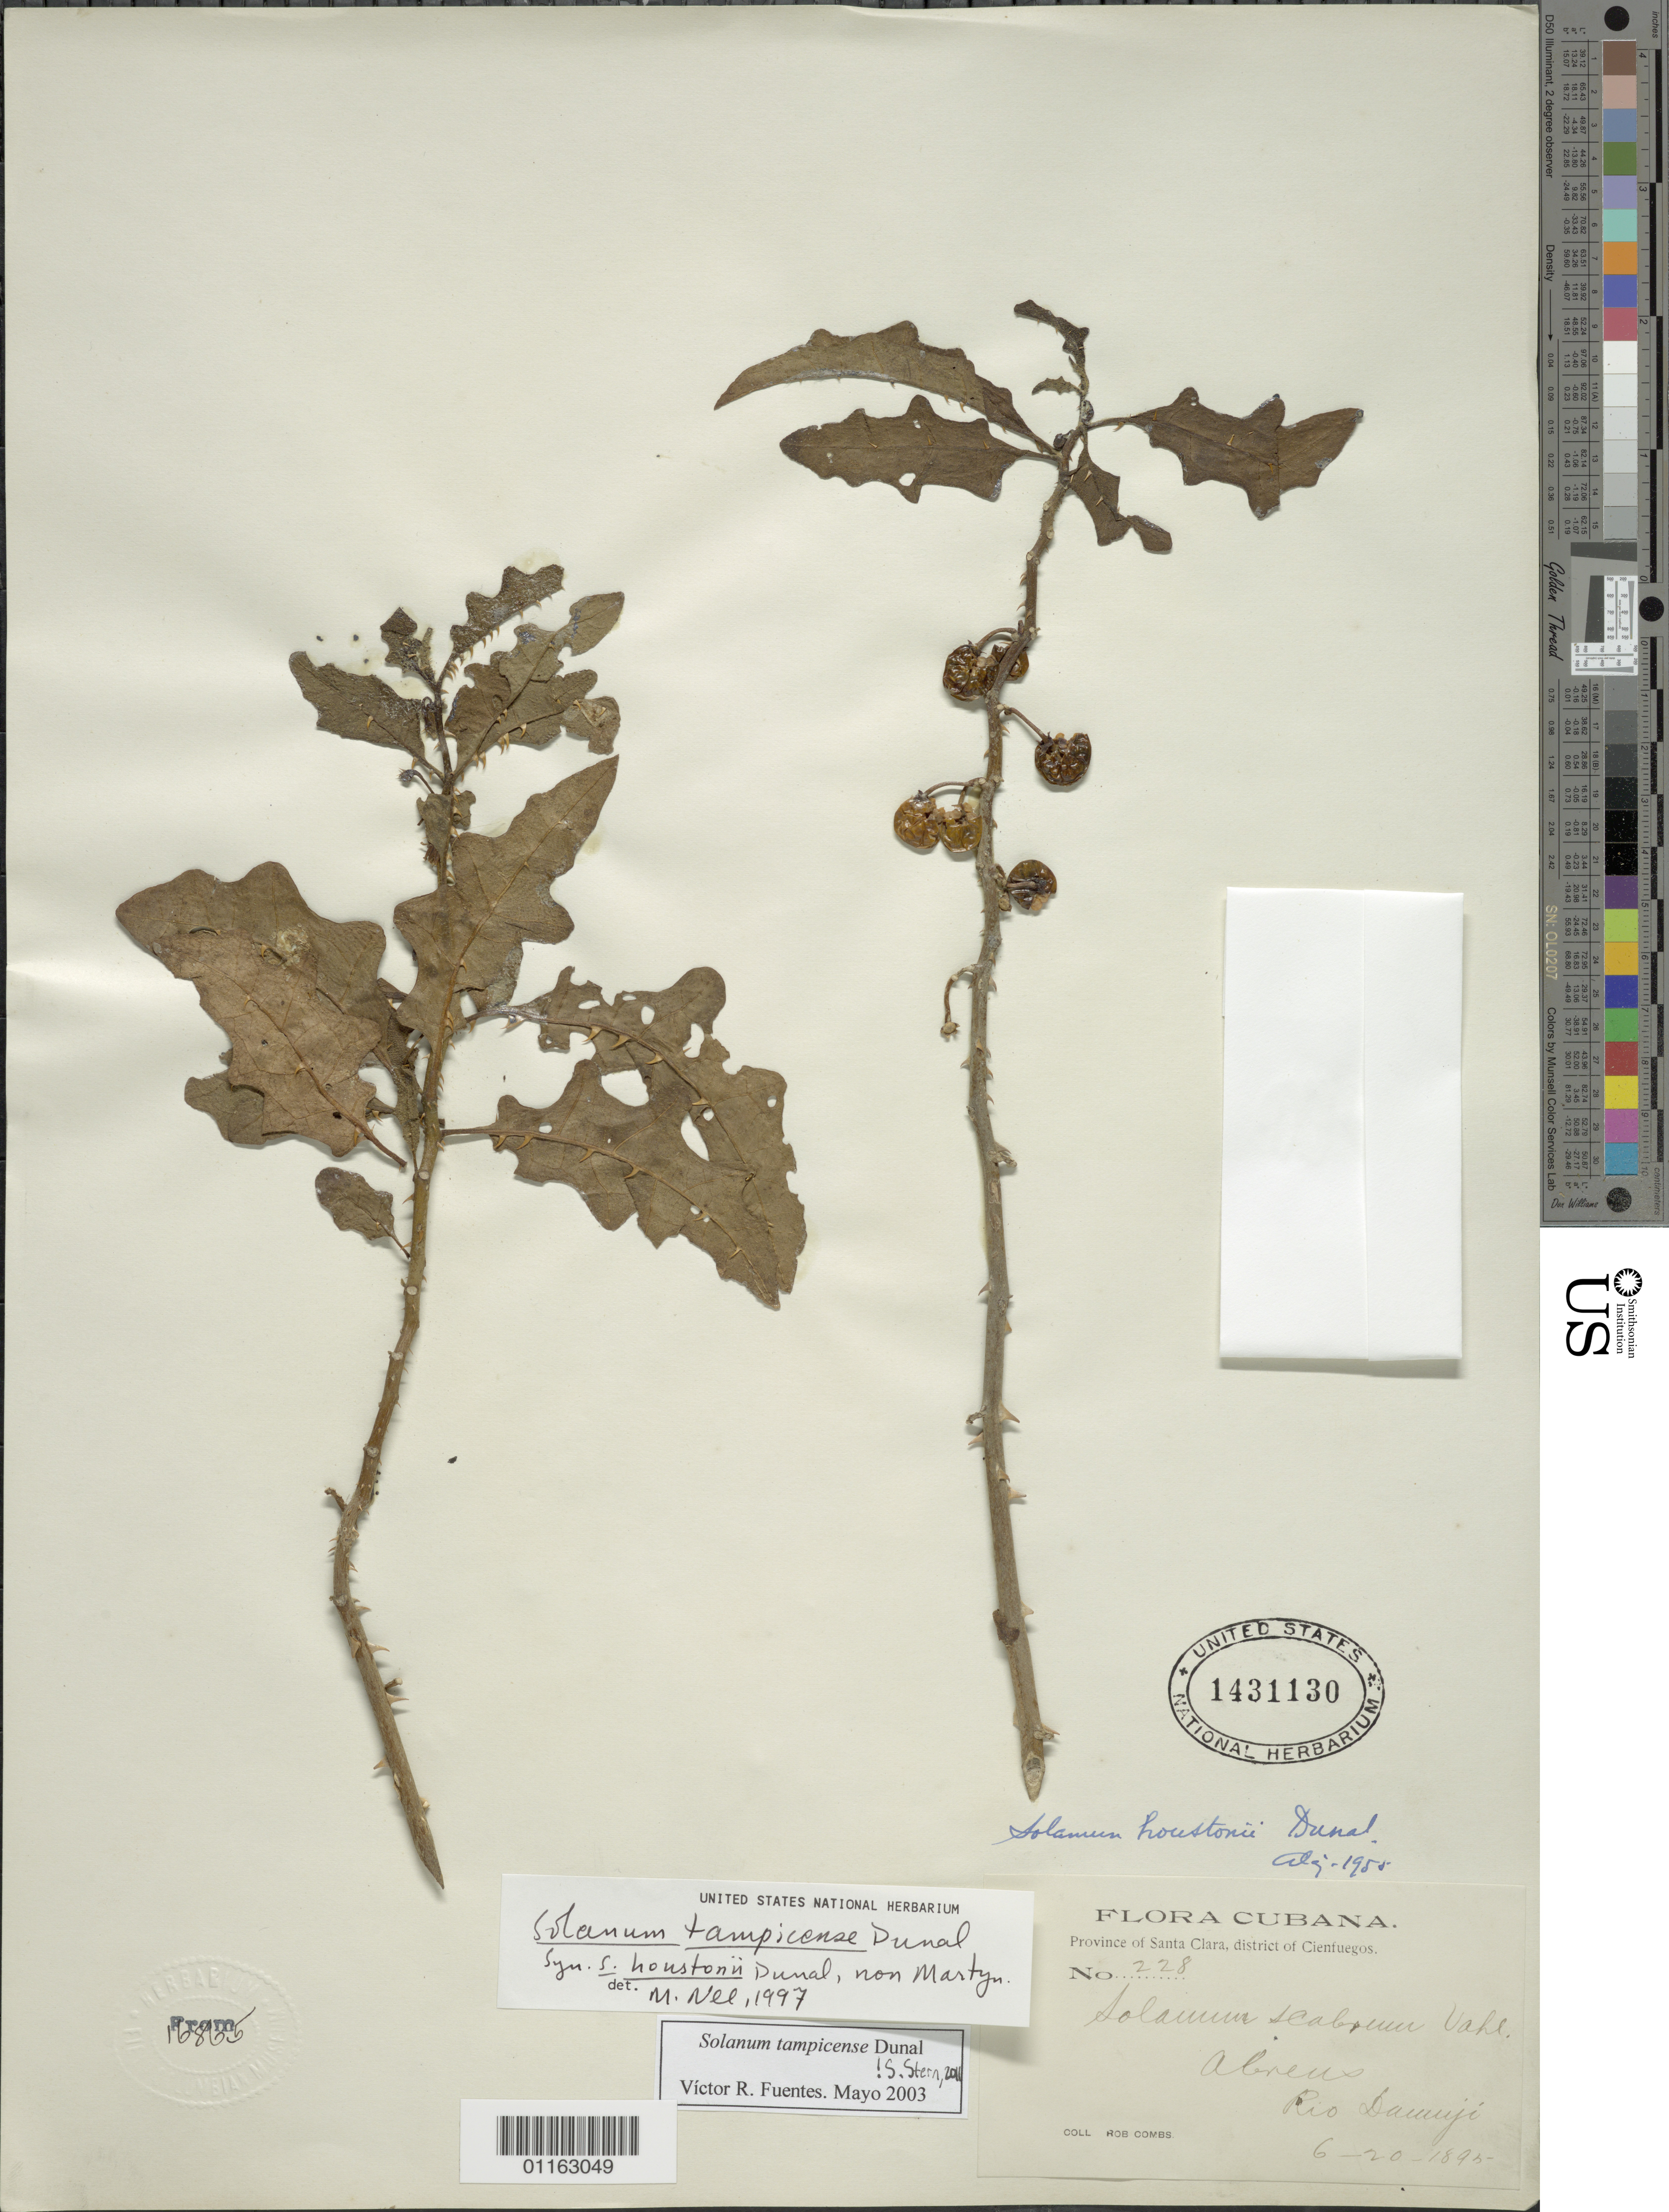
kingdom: Plantae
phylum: Tracheophyta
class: Magnoliopsida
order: Solanales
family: Solanaceae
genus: Solanum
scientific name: Solanum tampicense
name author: Dunal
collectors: R. Combs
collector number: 228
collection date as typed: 20 Jun 1895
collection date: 1895-06-20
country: Cuba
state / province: Villa Clara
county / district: Santa Clara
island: Cuba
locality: Rio Dawuji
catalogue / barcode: US 1431130